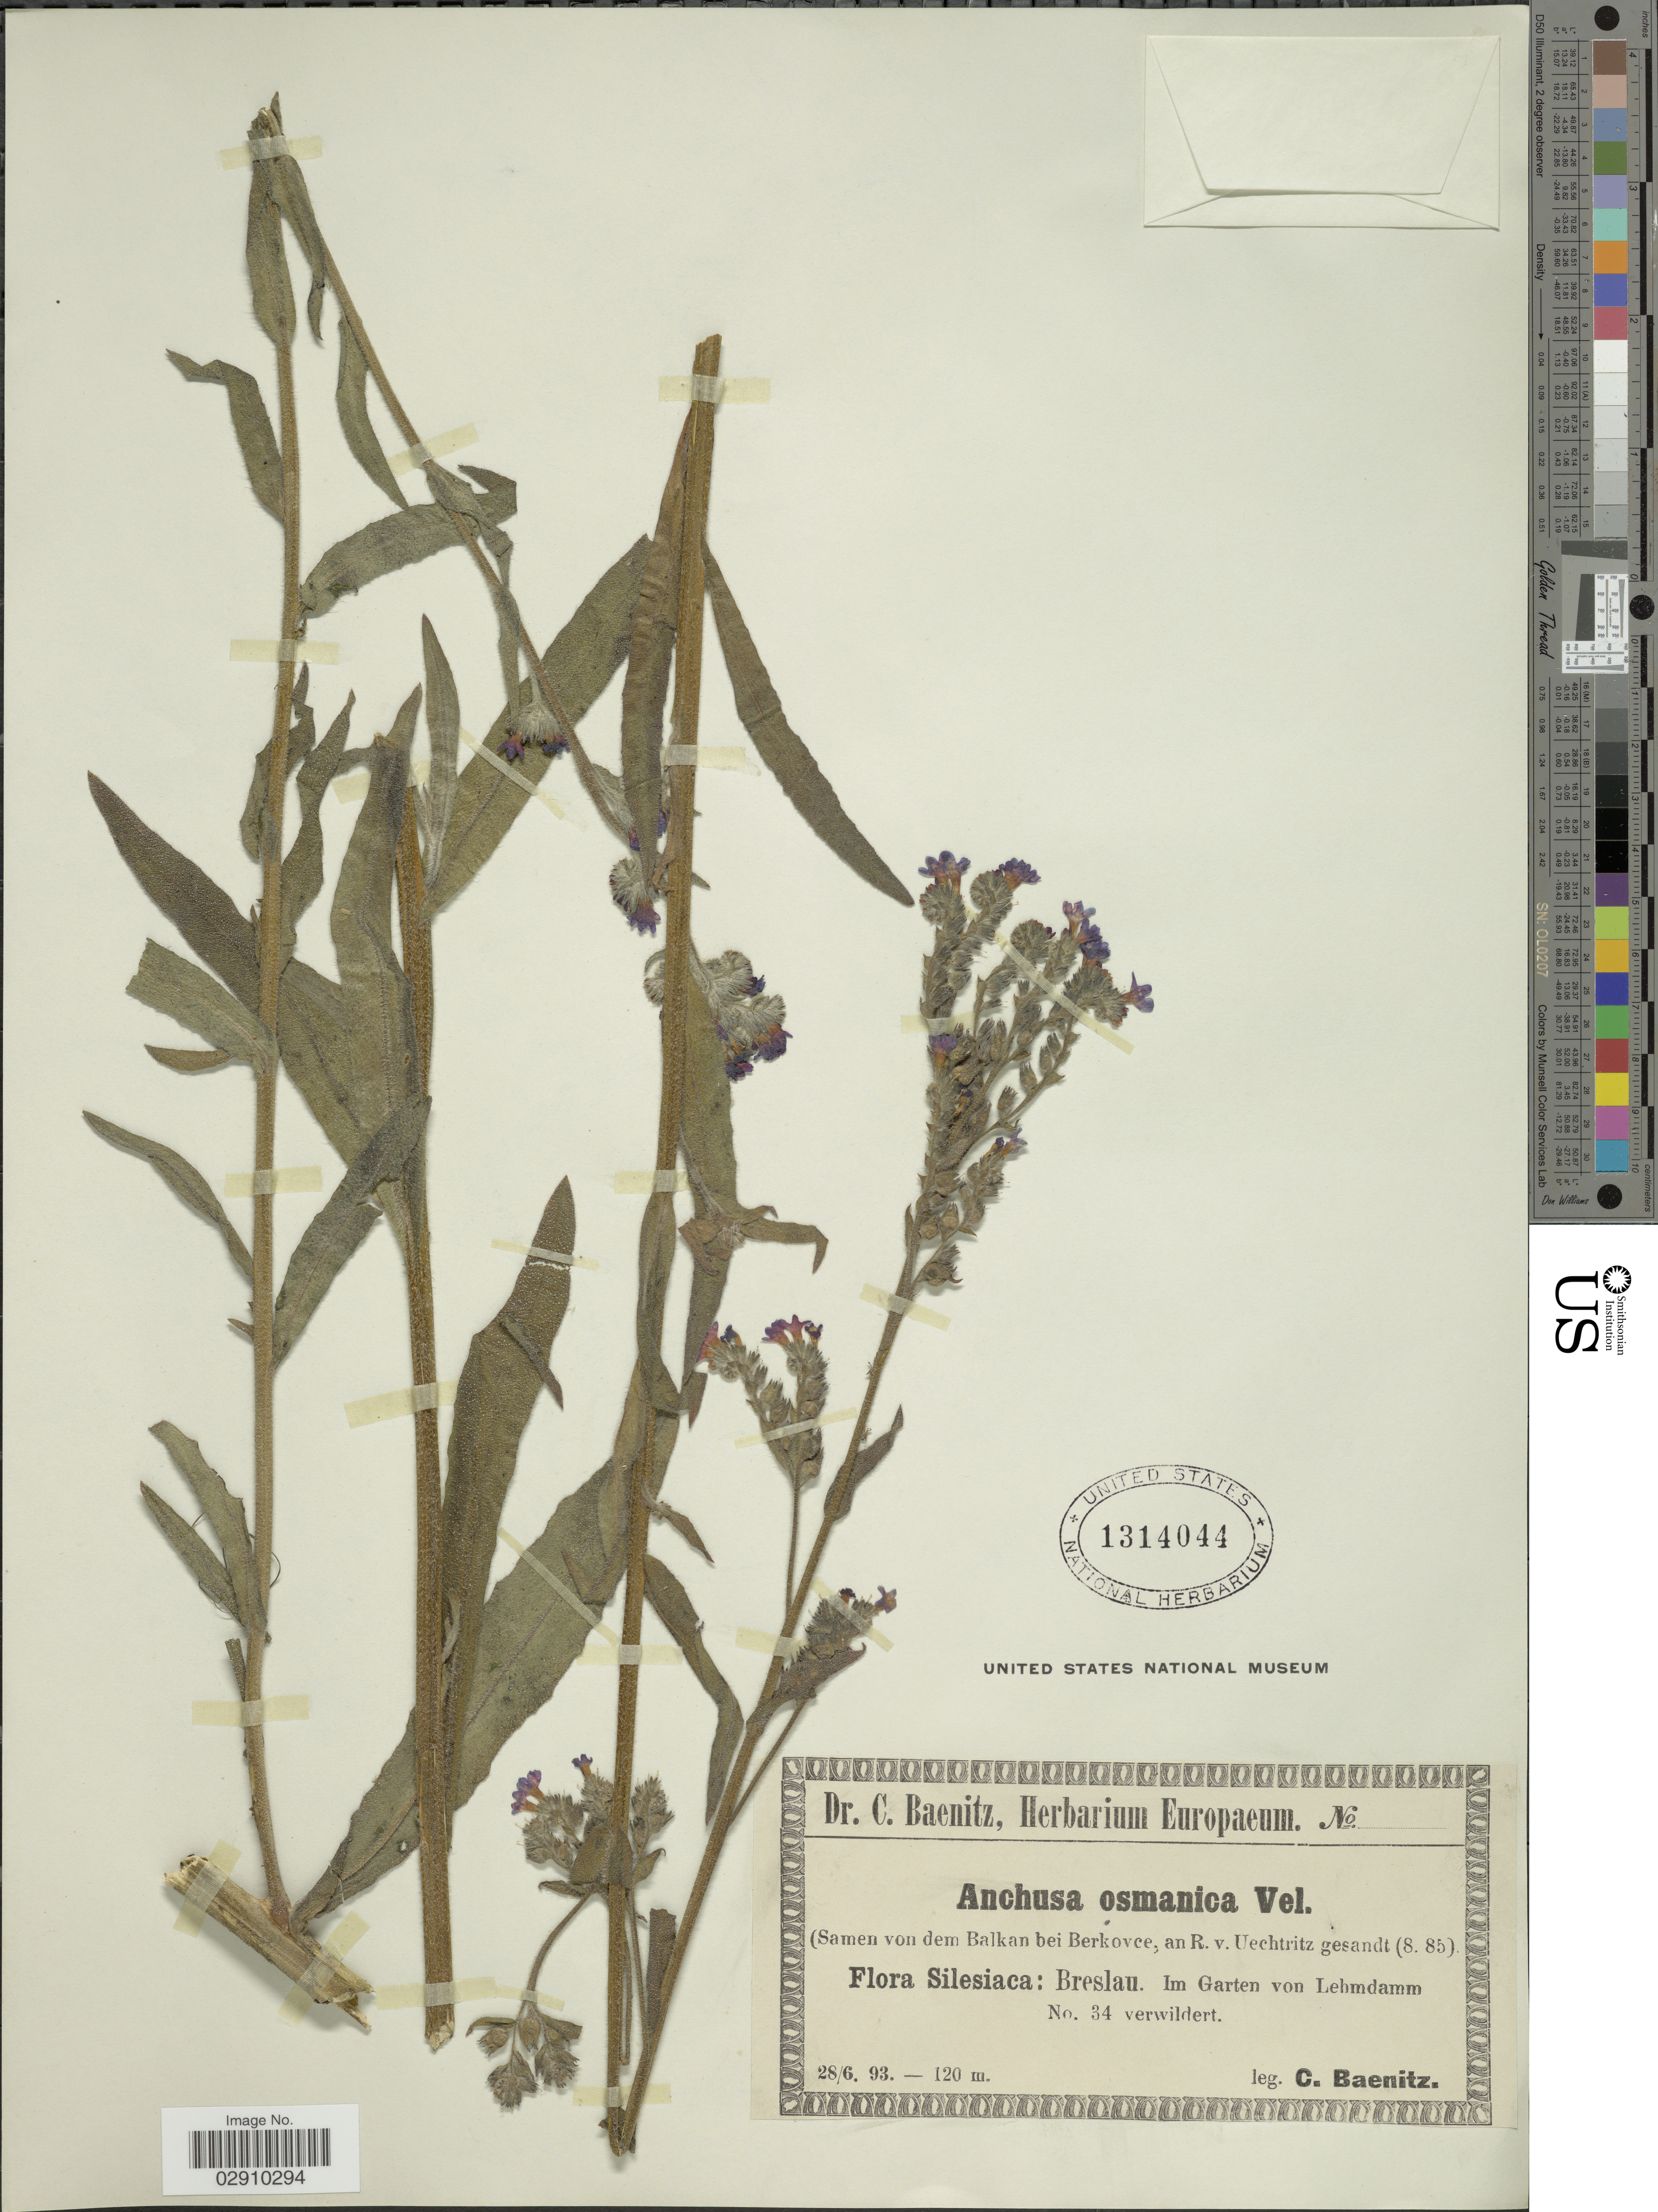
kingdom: Plantae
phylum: Tracheophyta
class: Magnoliopsida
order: Boraginales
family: Boraginaceae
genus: Anchusa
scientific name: Anchusa osmanica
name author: Velen.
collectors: C. G. Baenitz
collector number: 34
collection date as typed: Transcribed d/m/y: 28/6/93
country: Poland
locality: Silesiaca: Breslau. Im Garten von Lehmndamm.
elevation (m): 120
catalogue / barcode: US 1314044